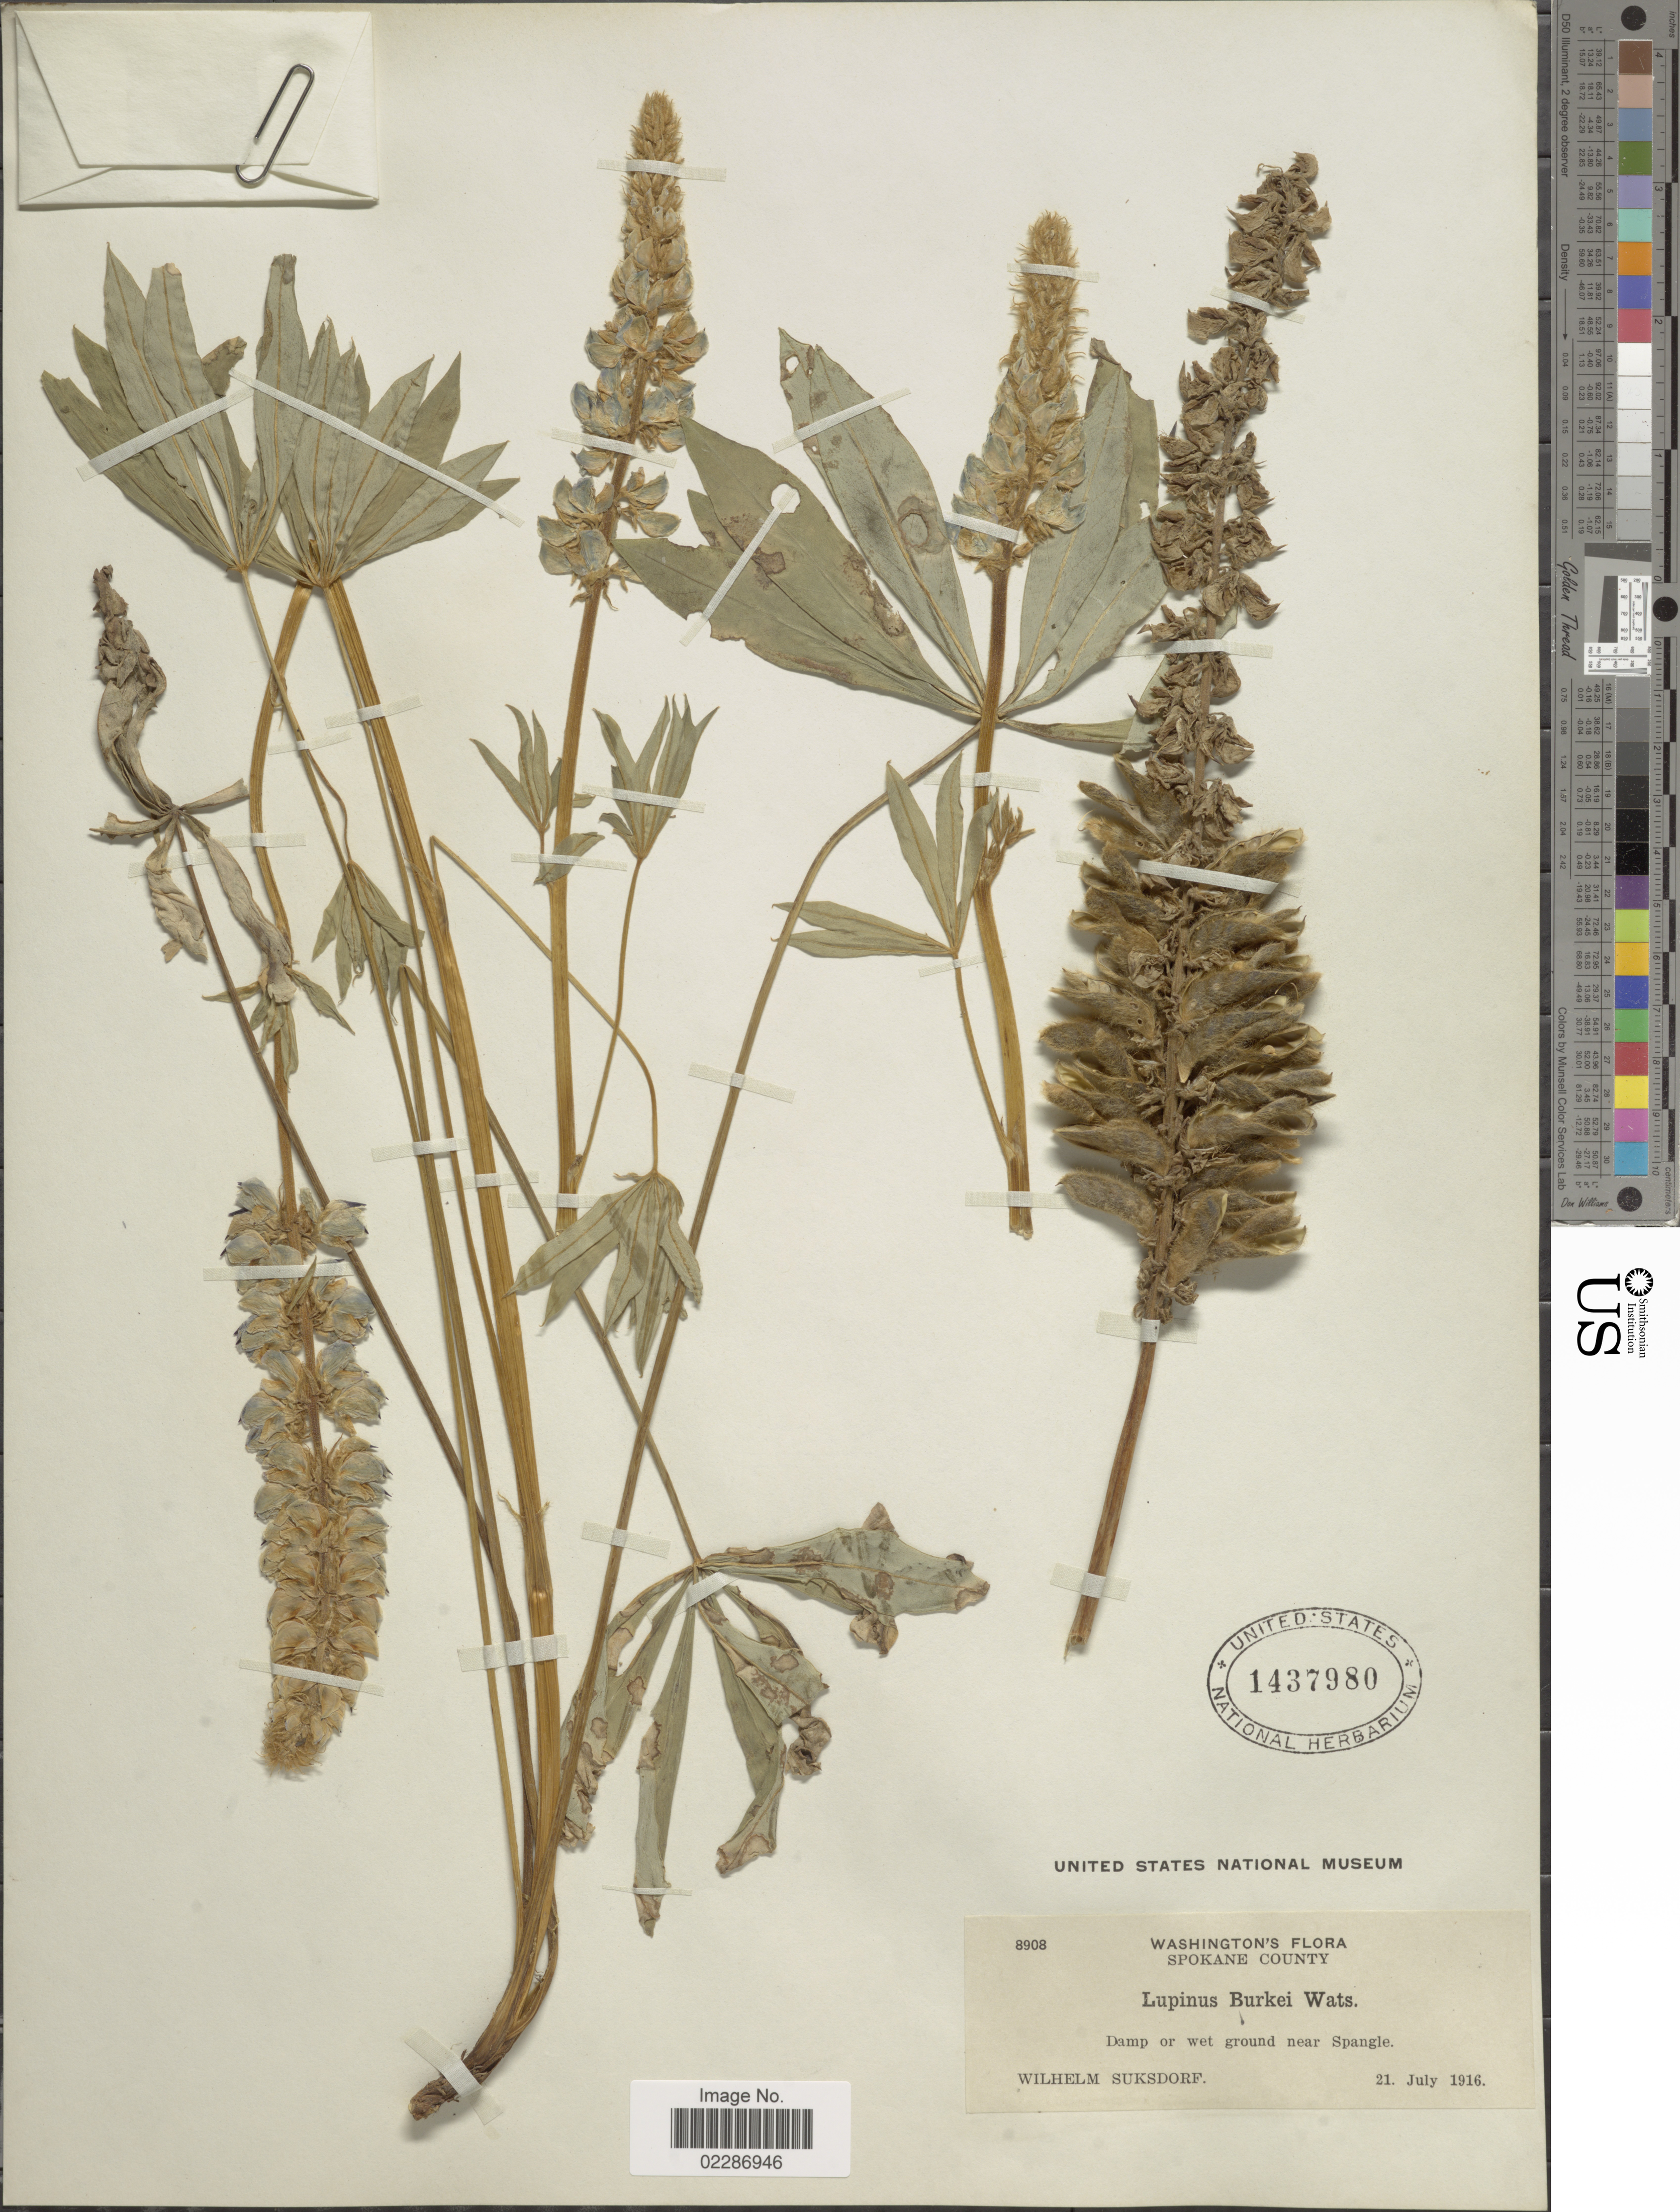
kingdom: Plantae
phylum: Tracheophyta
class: Magnoliopsida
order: Fabales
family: Fabaceae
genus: Lupinus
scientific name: Lupinus burkei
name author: S. Watson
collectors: W. N. Suksdorf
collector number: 8908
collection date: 1916-07-21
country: United States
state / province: Washington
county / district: Spokane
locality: Spokane County, Damp or wet ground near Spangle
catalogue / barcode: US 1437980